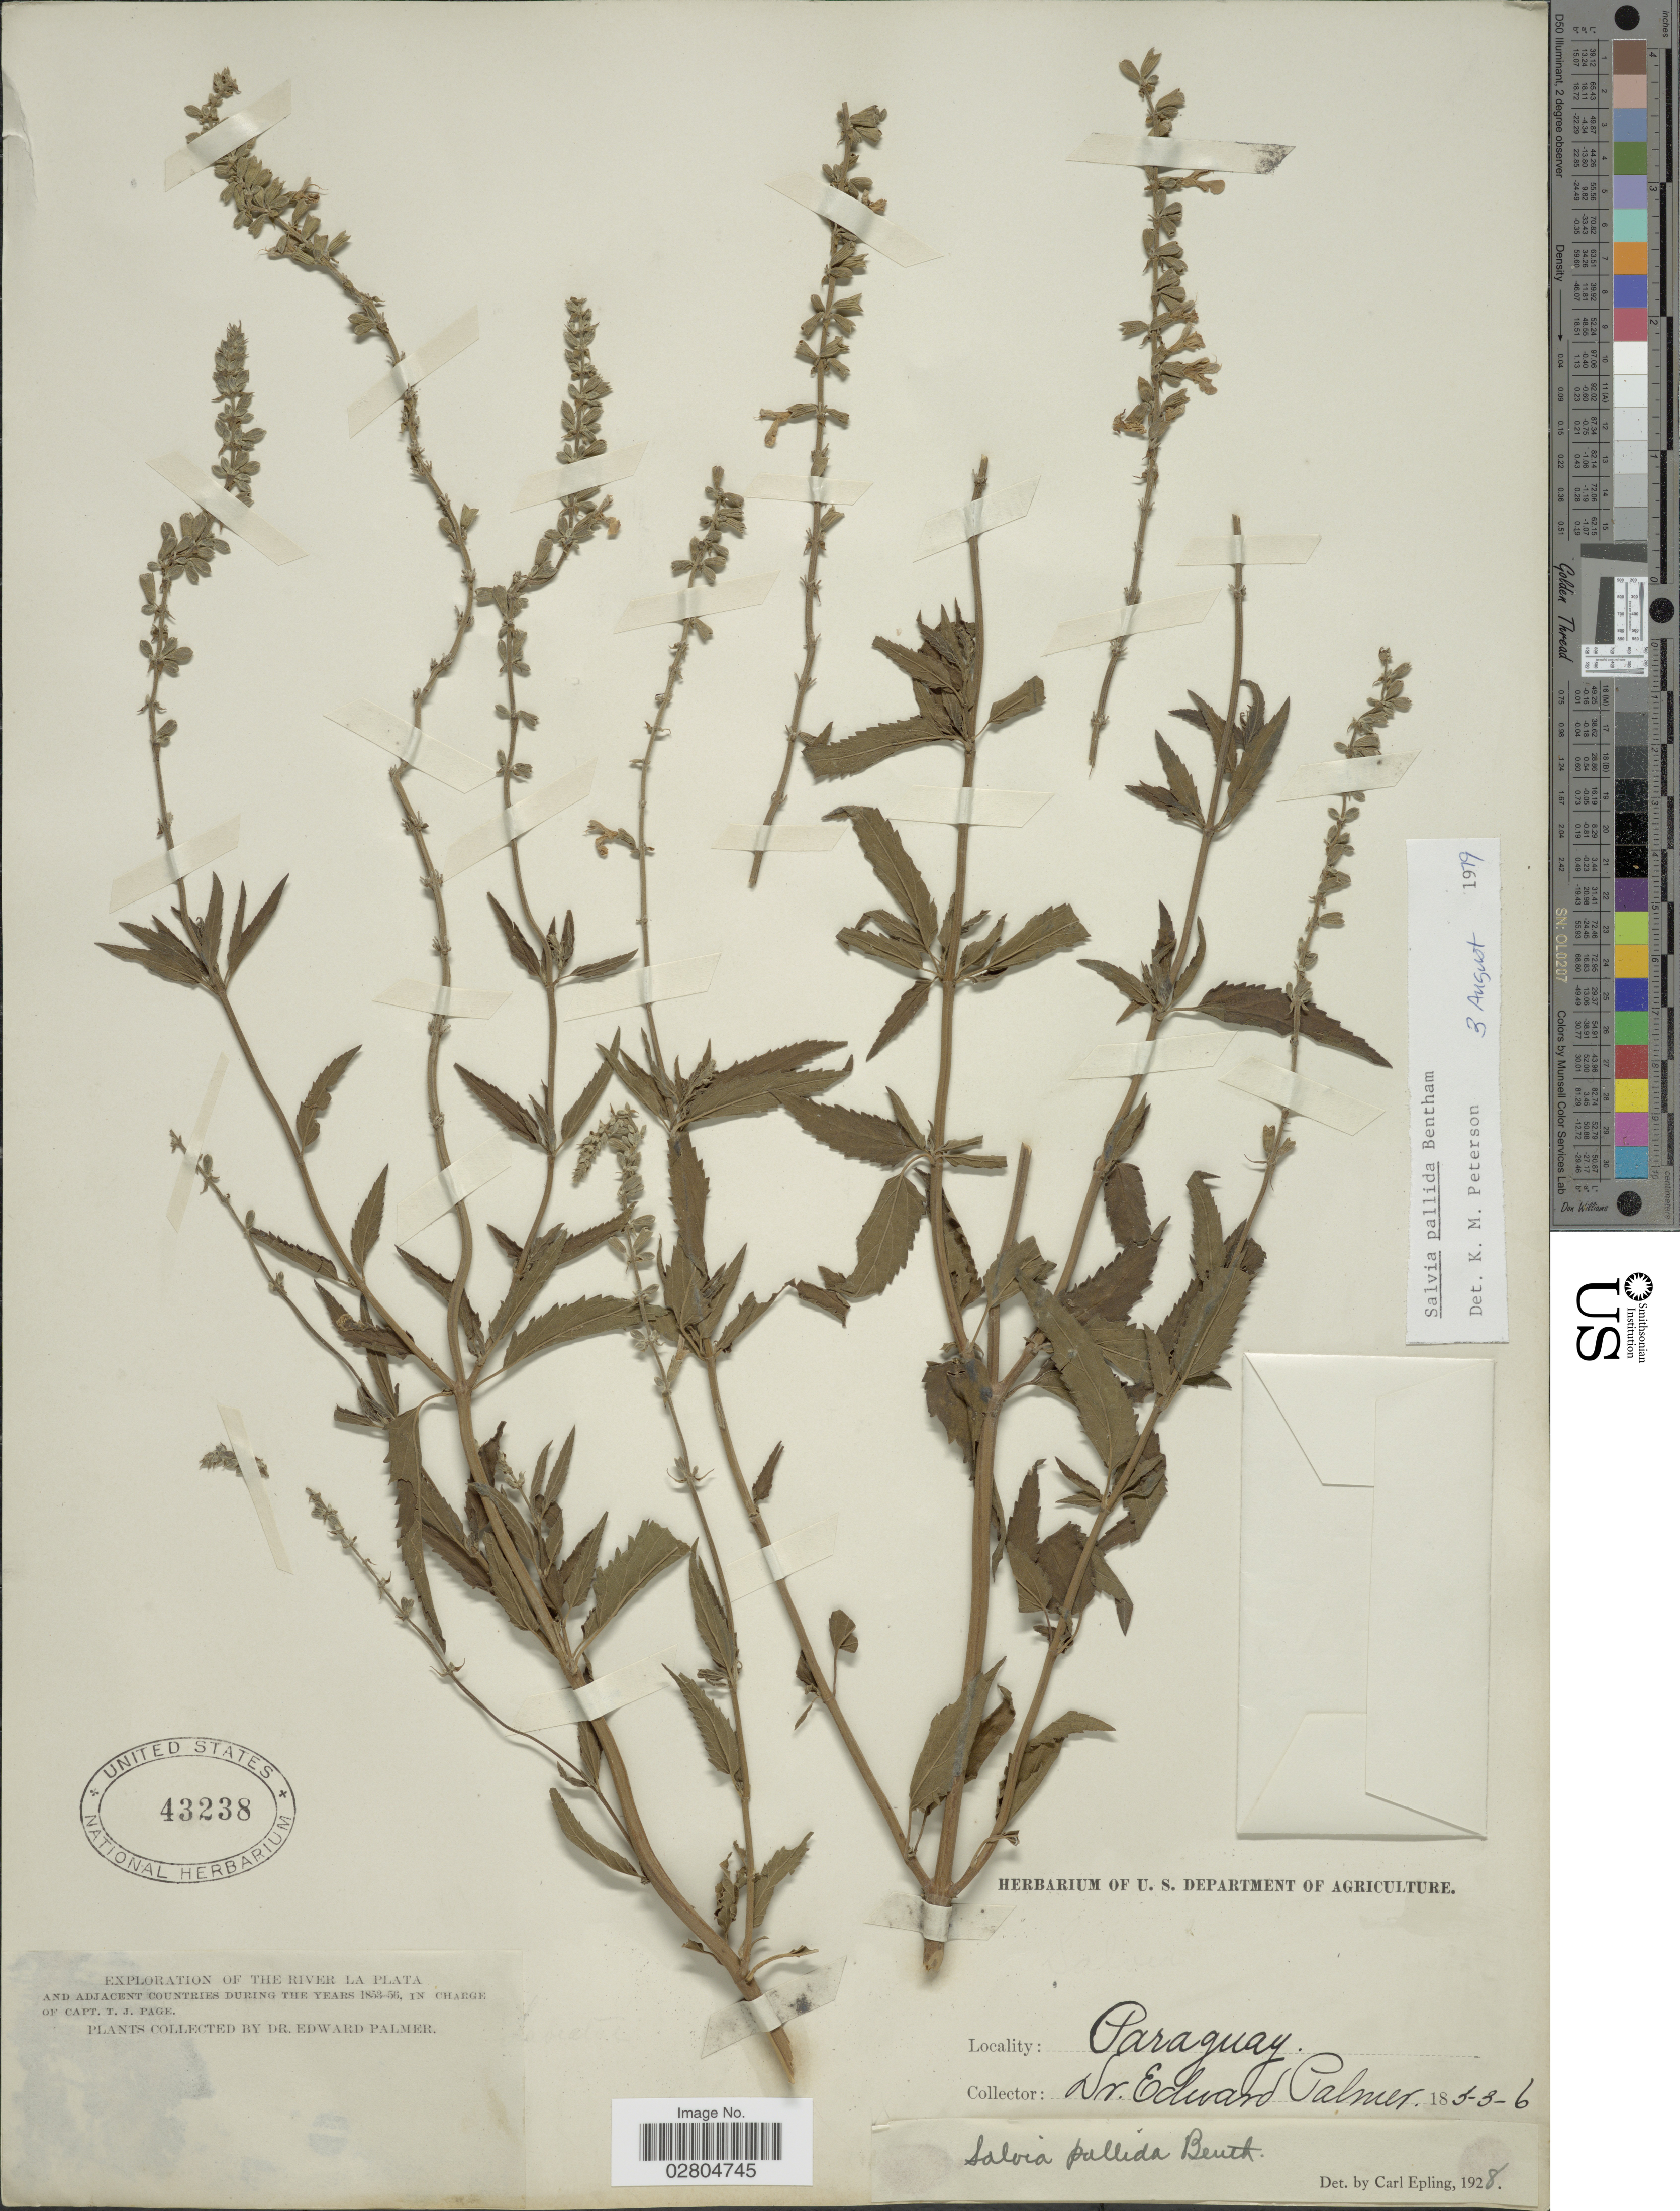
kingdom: Plantae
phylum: Tracheophyta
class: Magnoliopsida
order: Lamiales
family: Lamiaceae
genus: Salvia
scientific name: Salvia pallida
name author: Benth.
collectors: E. Palmer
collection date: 1853/1856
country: Paraguay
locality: The River La Plata and adjacent Countries.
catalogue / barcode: US 43238